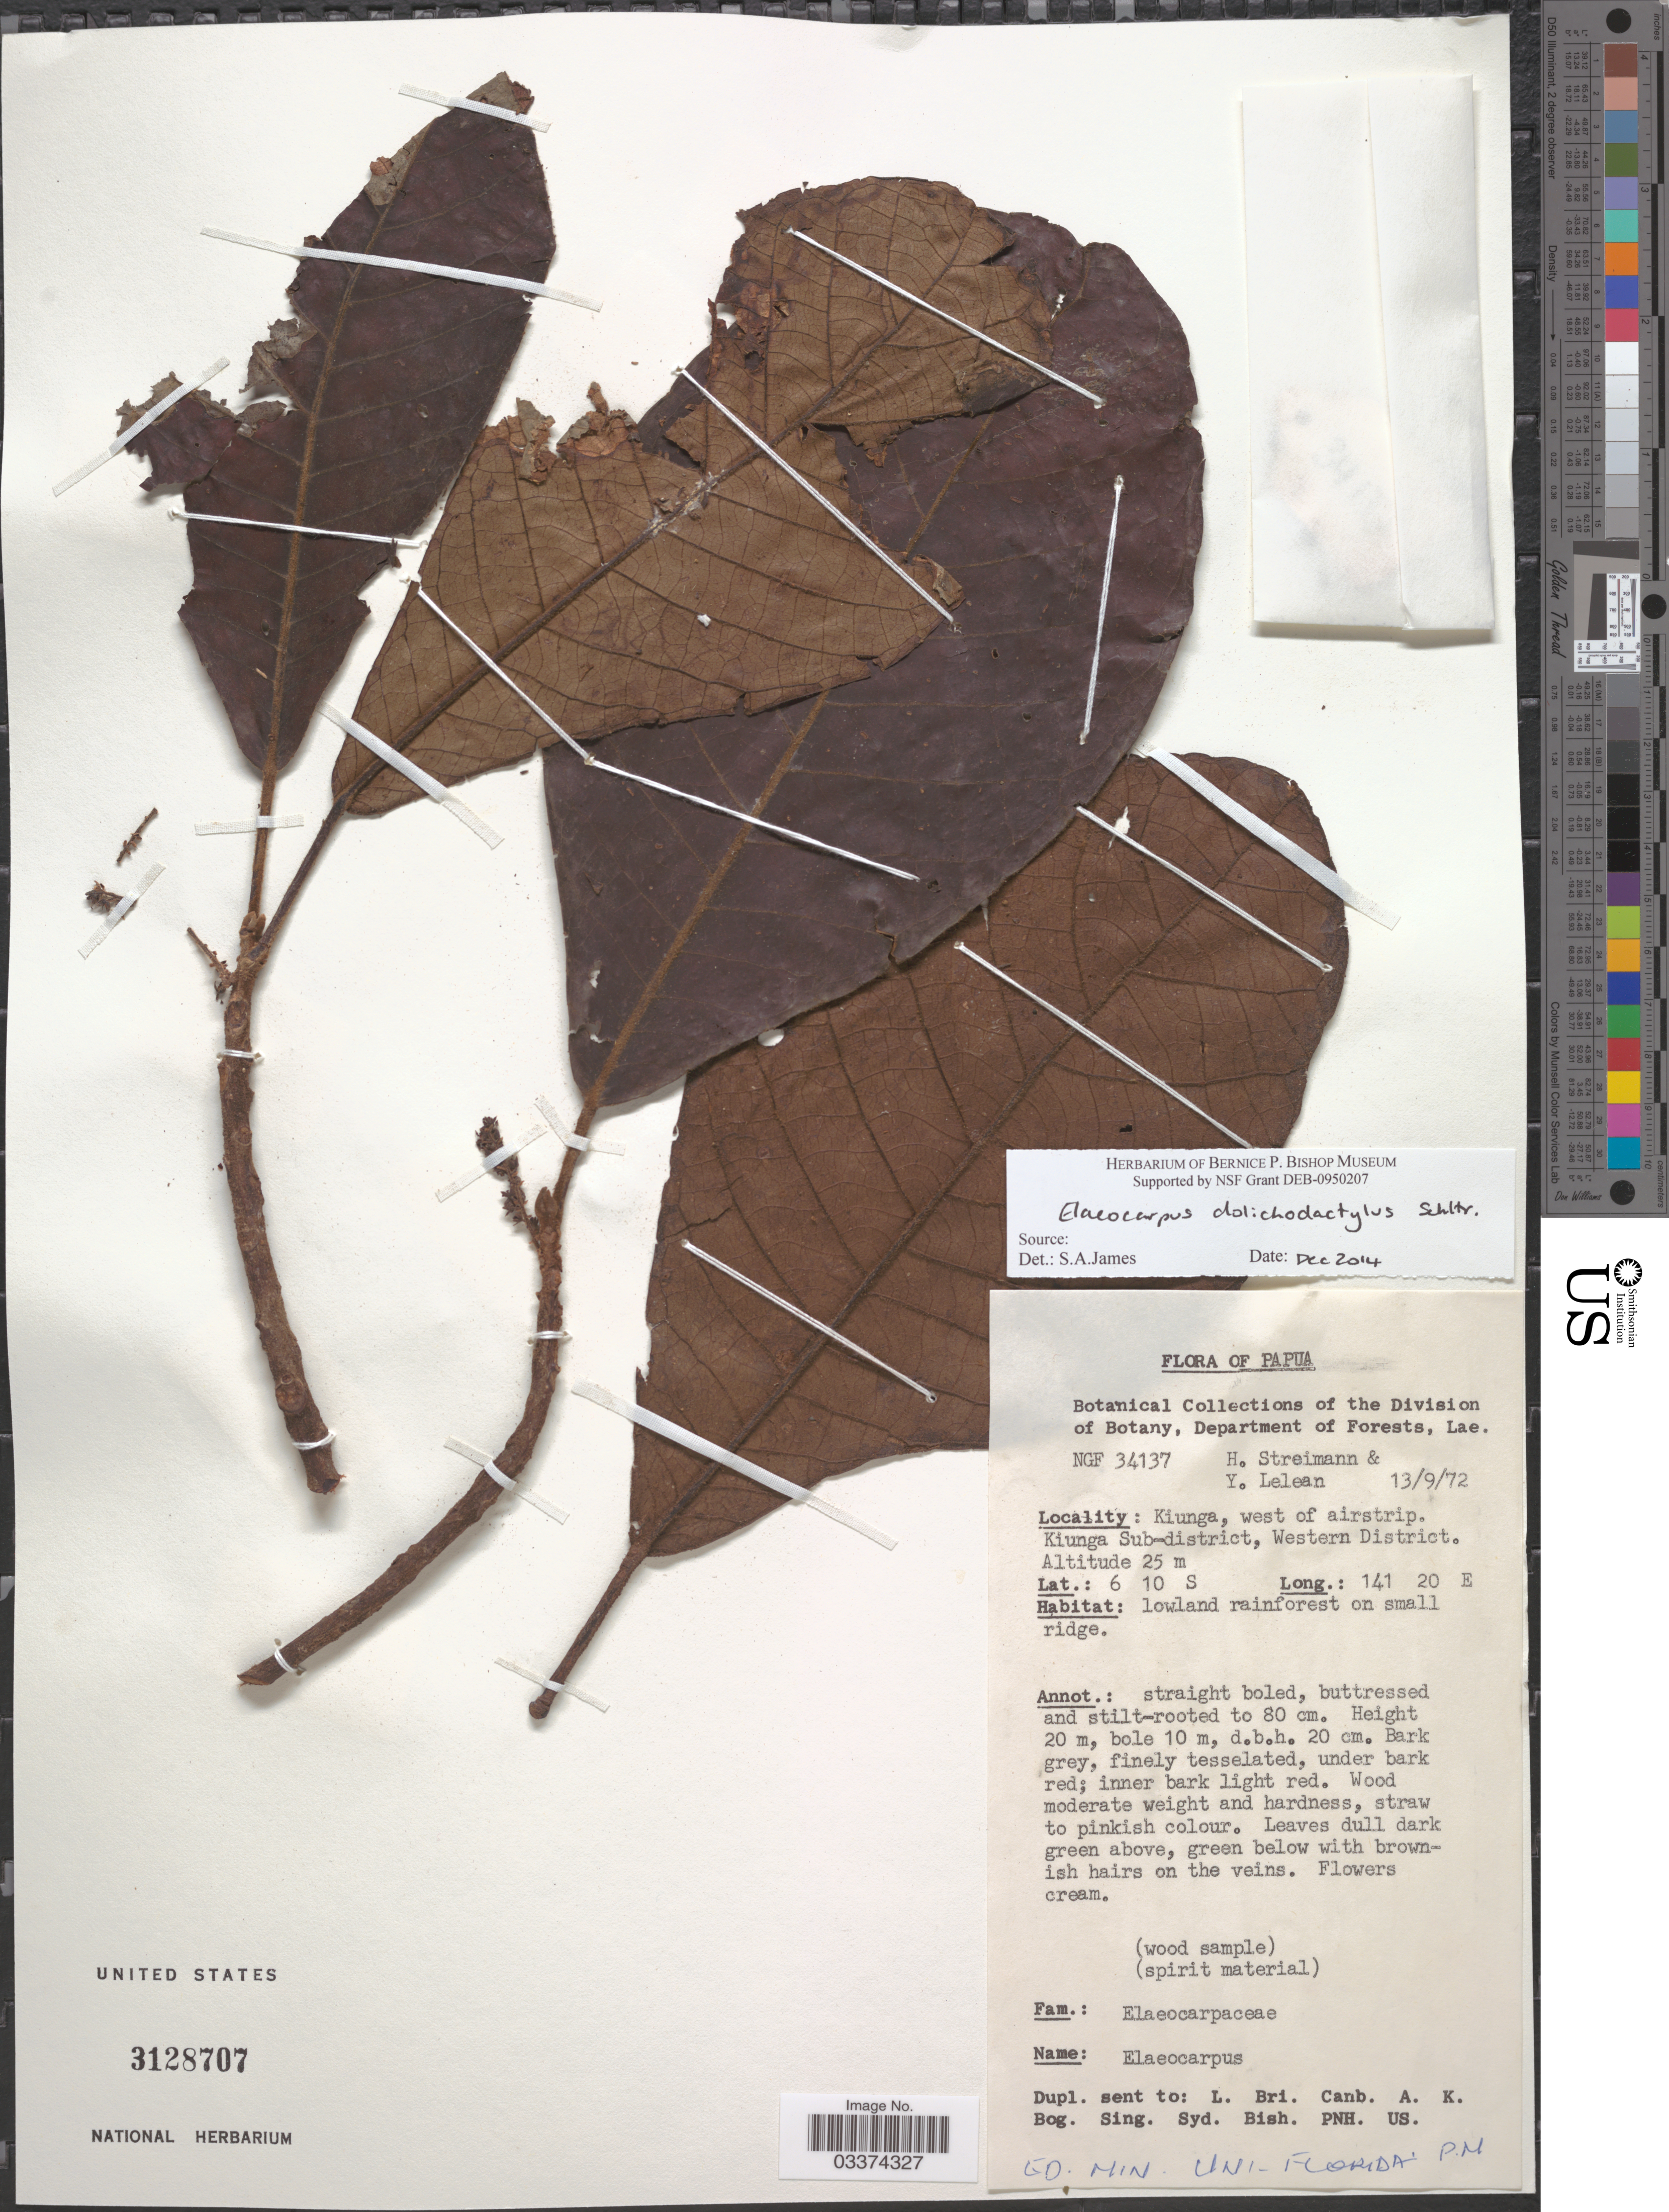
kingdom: Plantae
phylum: Tracheophyta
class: Magnoliopsida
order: Oxalidales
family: Elaeocarpaceae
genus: Elaeocarpus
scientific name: Elaeocarpus dolichodactylus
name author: Schltr.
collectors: H. Streimann & Y. Lelean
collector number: NGF34137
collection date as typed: Transcribed d/m/y: 13/9/72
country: Papua New Guinea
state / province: Manus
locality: Papua, Kiunga, west of airstrip. Kiunga Sub-district, Western District.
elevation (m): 25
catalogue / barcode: US 3128707